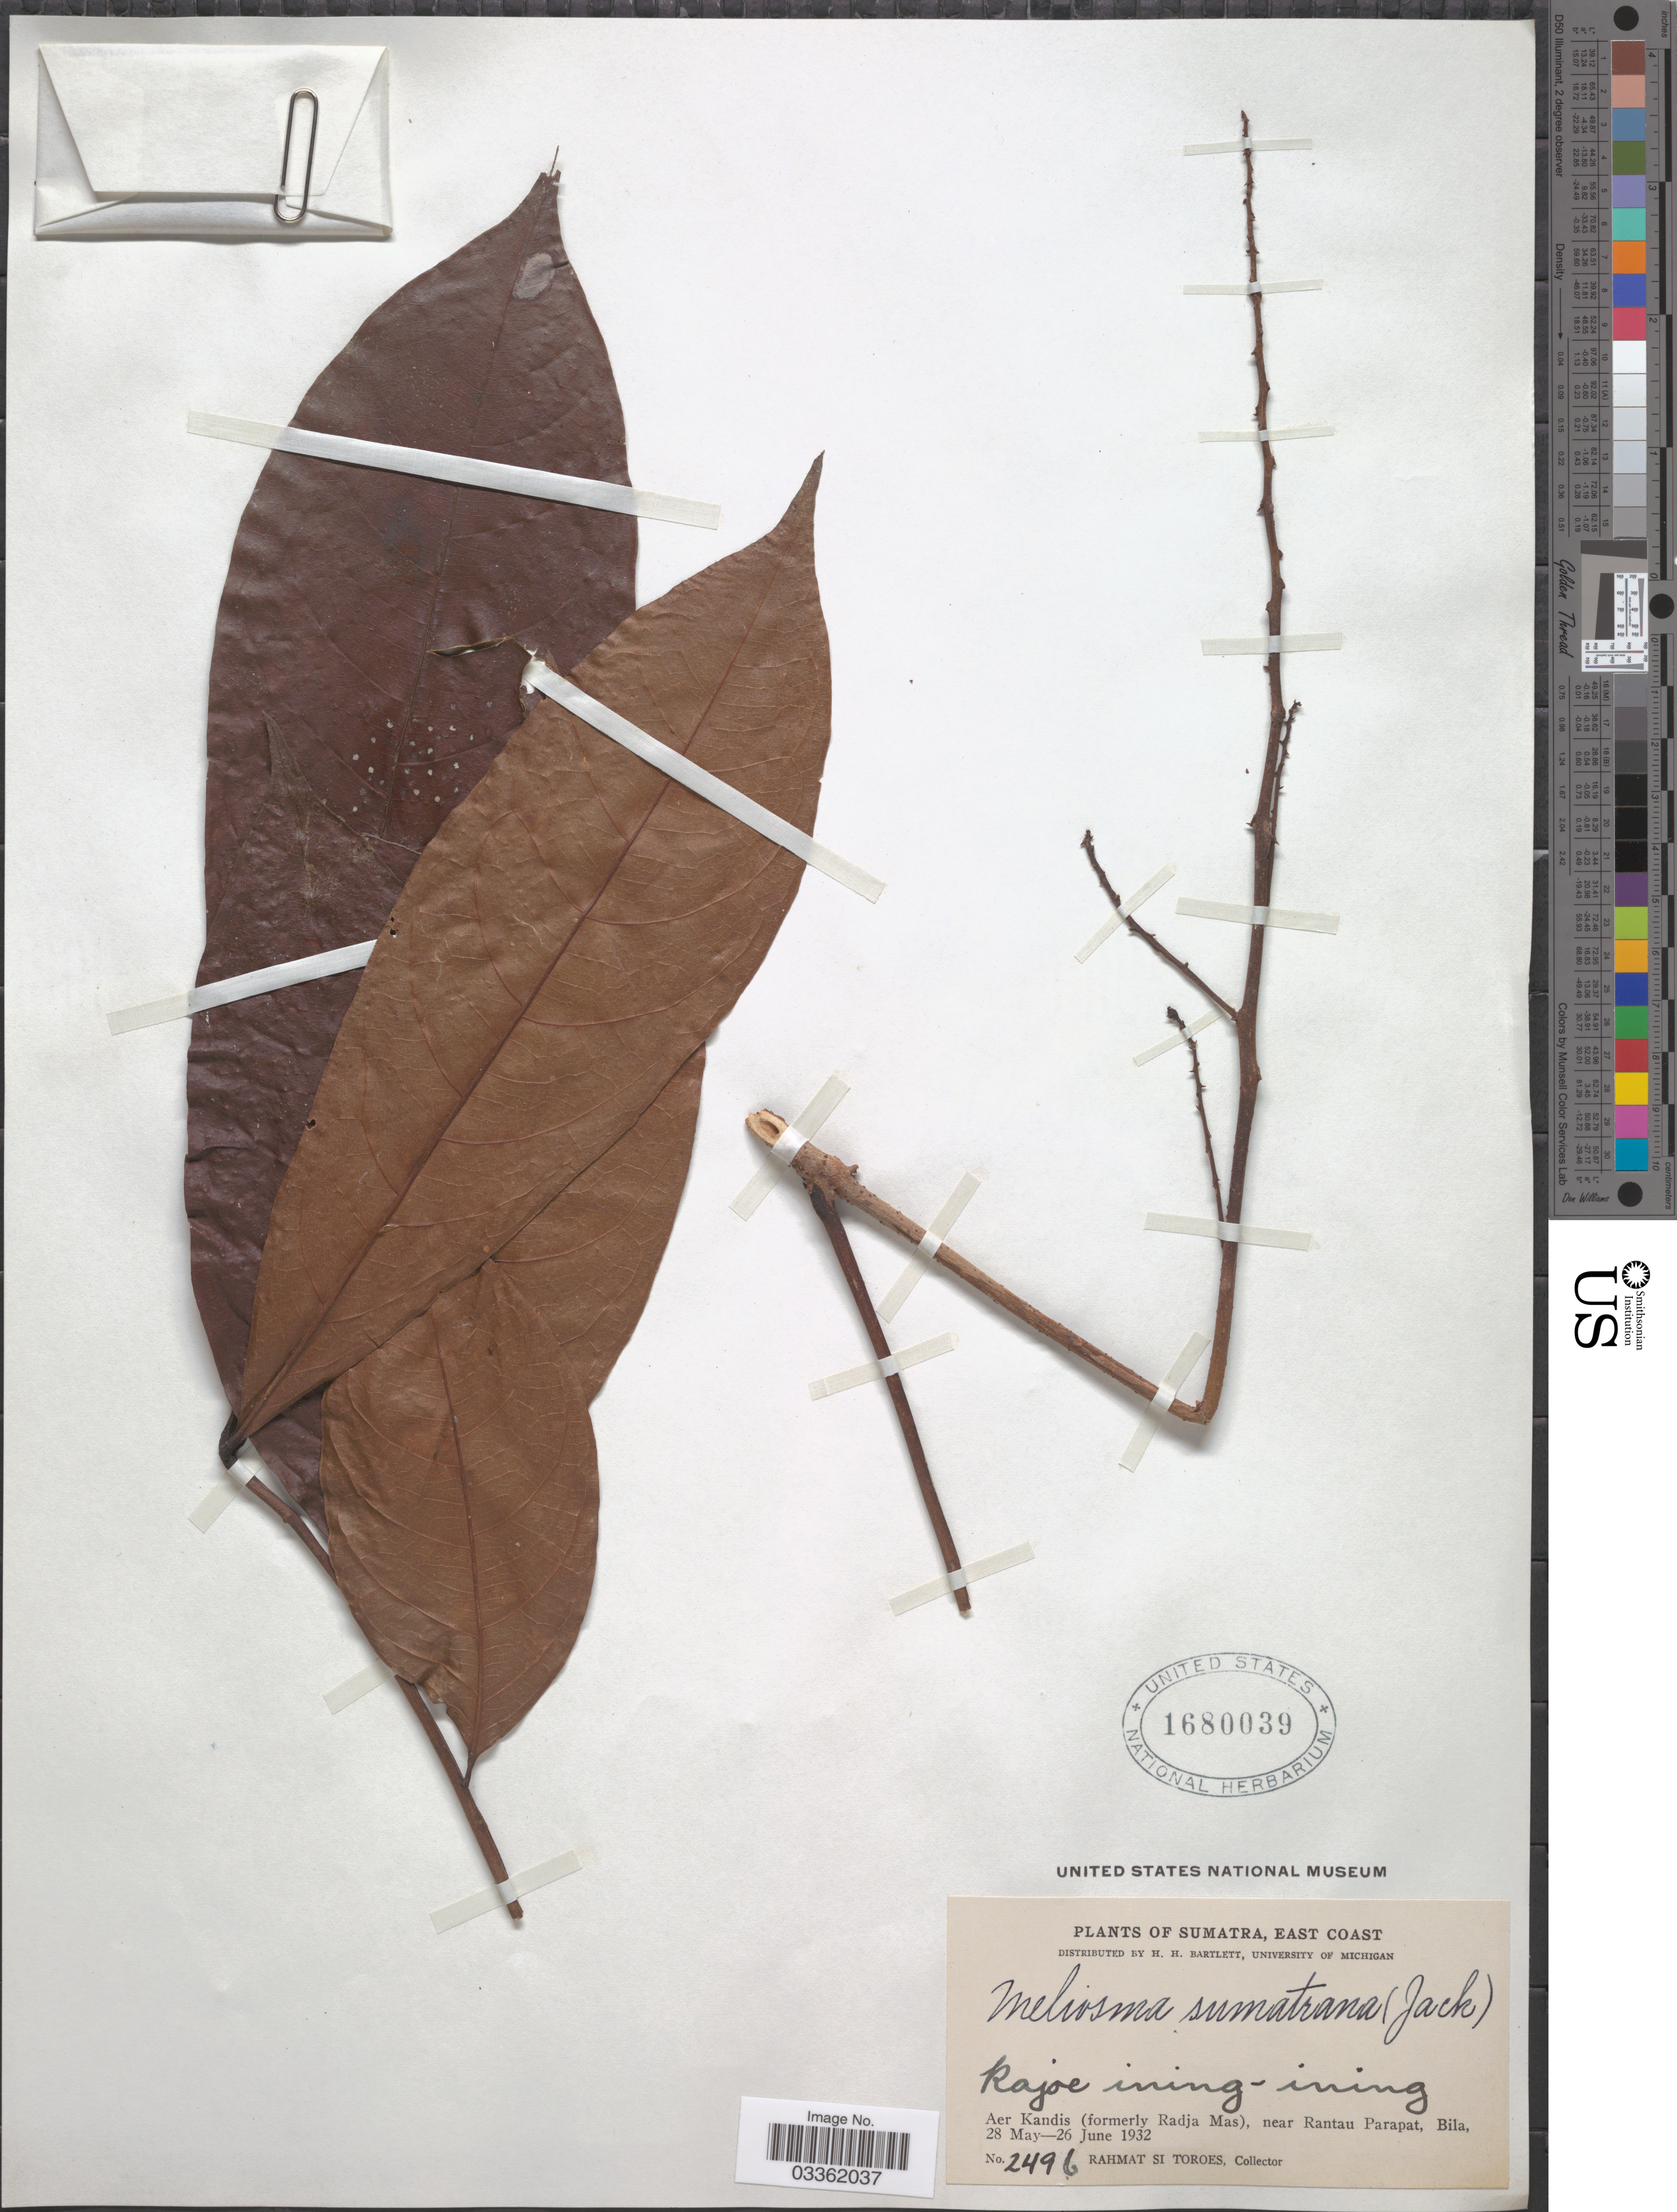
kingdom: Plantae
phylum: Tracheophyta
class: Magnoliopsida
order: Proteales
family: Sabiaceae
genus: Meliosma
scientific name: Meliosma sumatrana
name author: (Jack) Walp.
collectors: Rahmat Si Boeea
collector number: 2496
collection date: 1932-05-28/1932-06-26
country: Indonesia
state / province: Sumatra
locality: East Coast. Aer Kandis (formerly Radja Mas), near Rantau Parapat, Bila.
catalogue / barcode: US 1680039